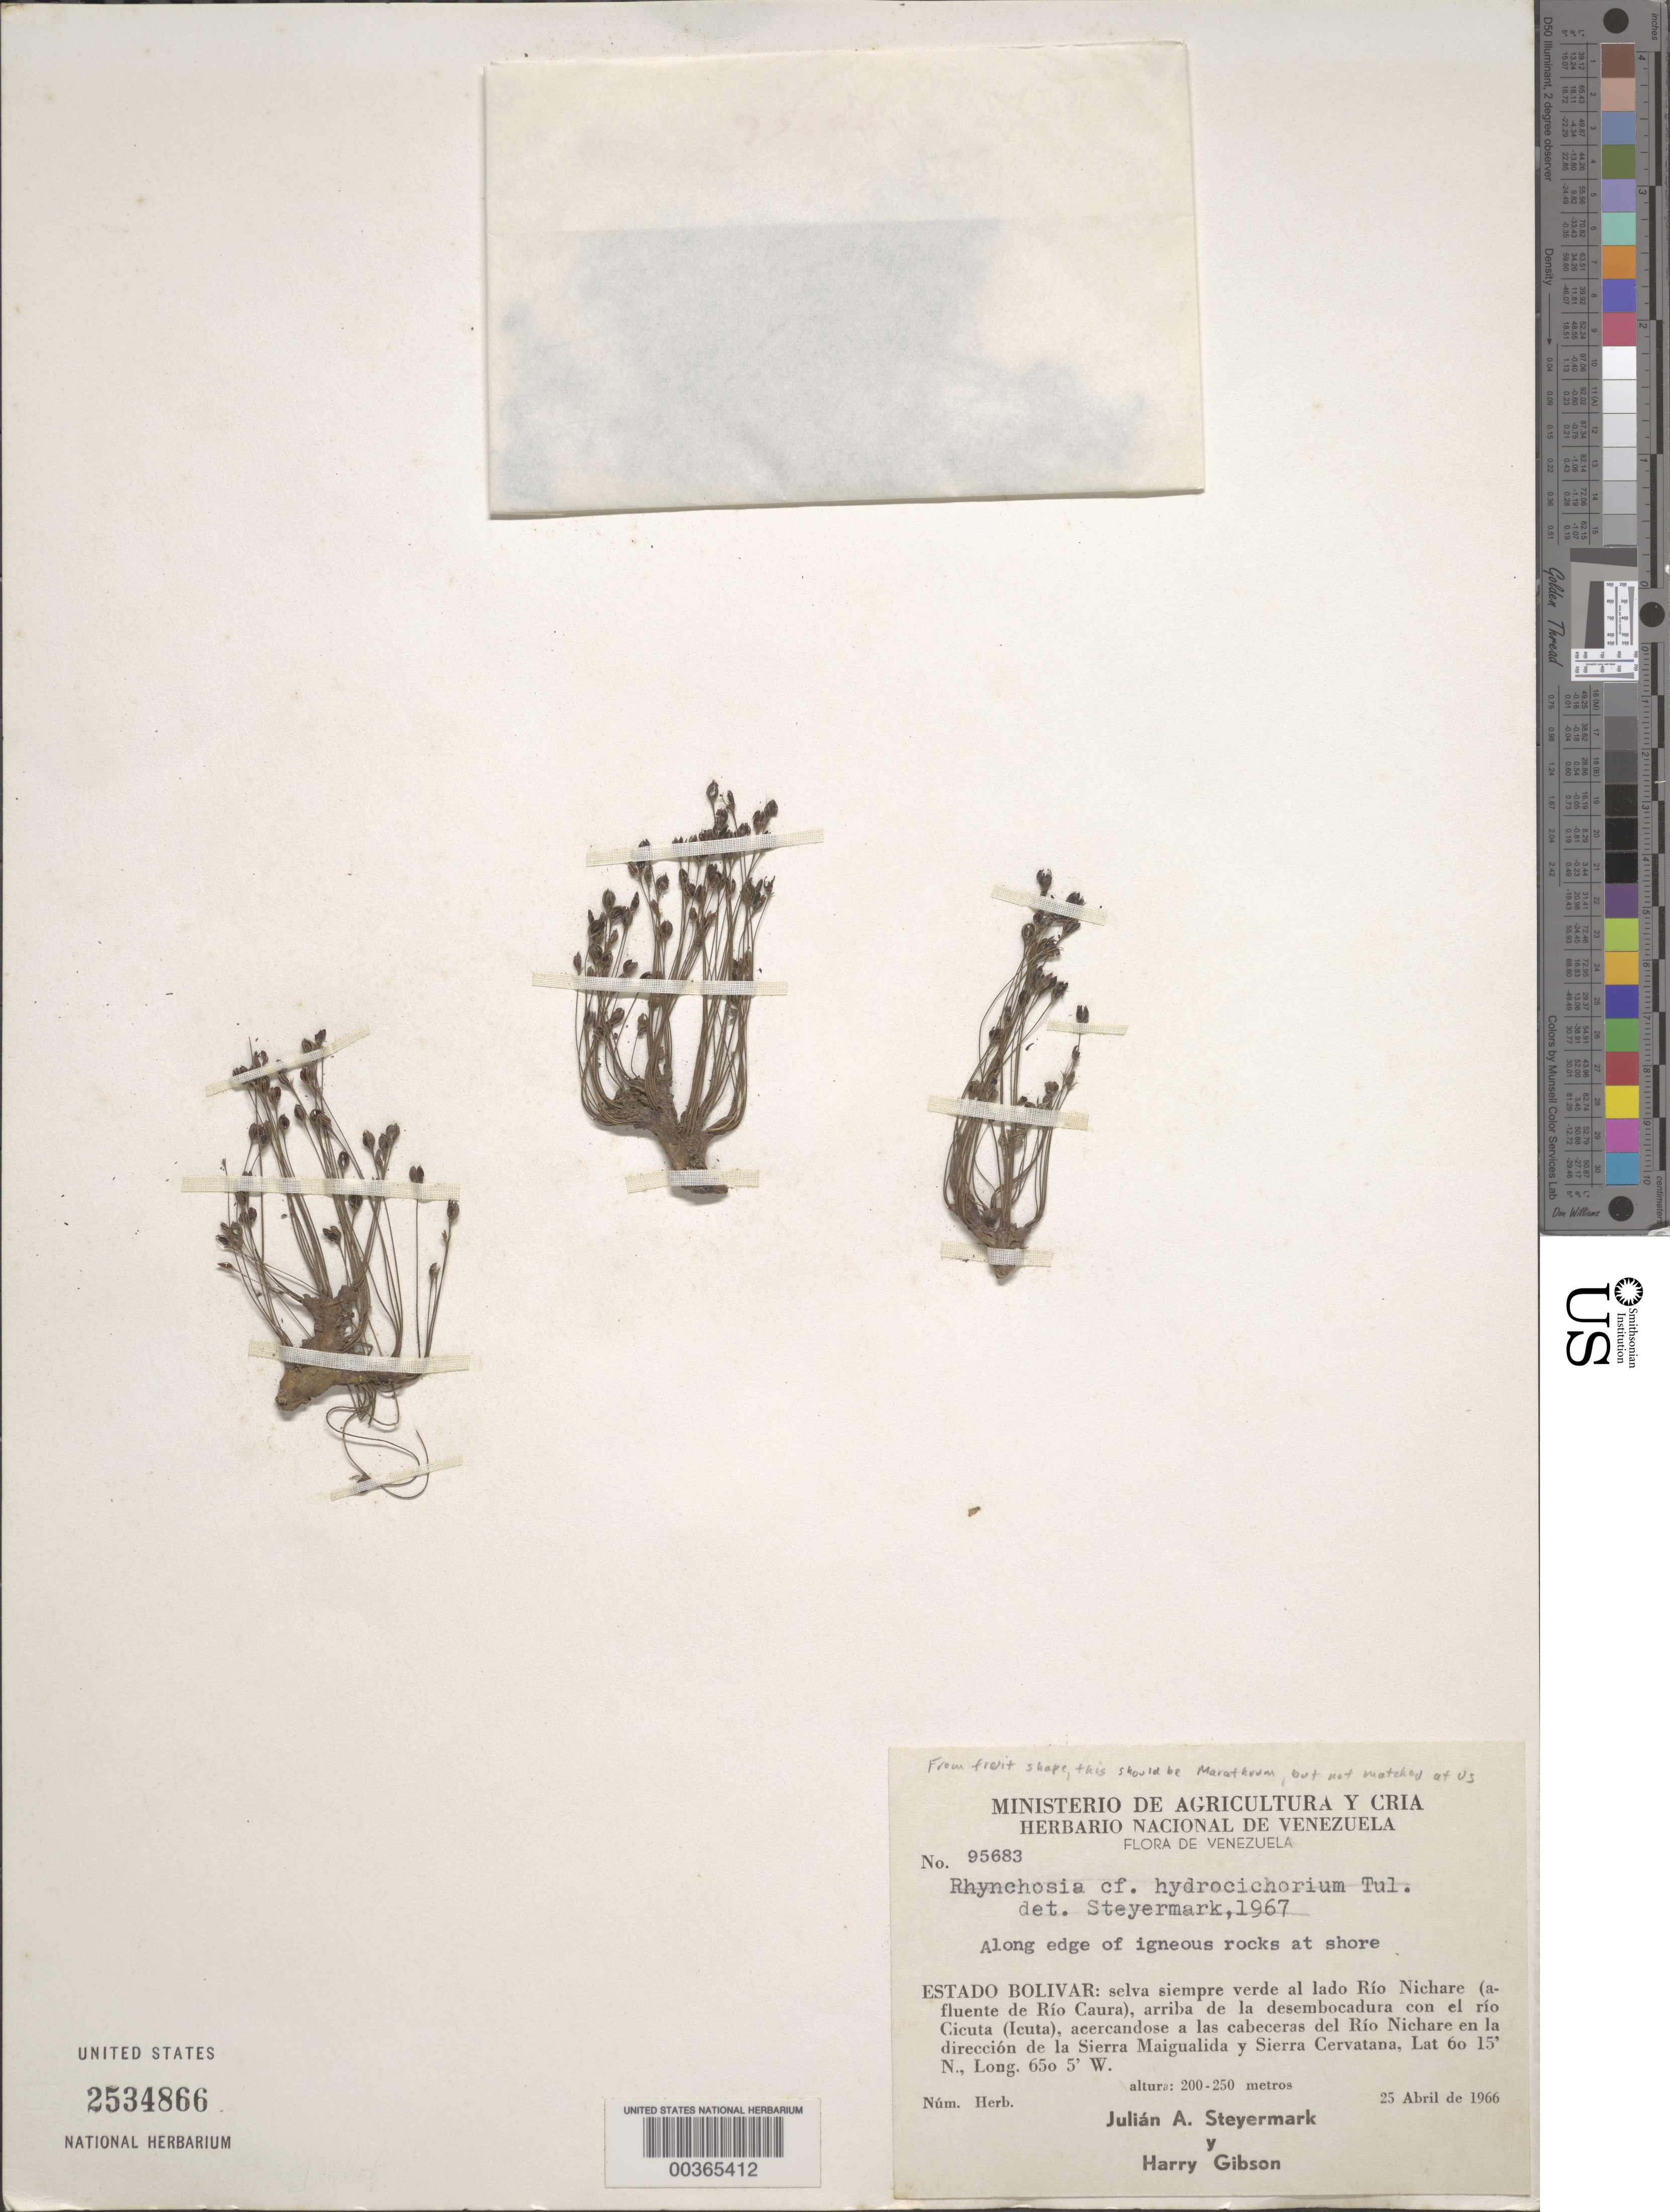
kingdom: Plantae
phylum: Tracheophyta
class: Magnoliopsida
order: Malpighiales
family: Podostemaceae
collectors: J. Steyermark & H. Gibson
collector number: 95683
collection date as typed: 25 Apr 1966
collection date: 1966-04-25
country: Venezuela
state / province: Bolívar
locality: Rio Nichare, confluence of Rio Caura, in the direction of Sierra Maigualida and Sierra Ceruatana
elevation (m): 200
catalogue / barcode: US 2534866